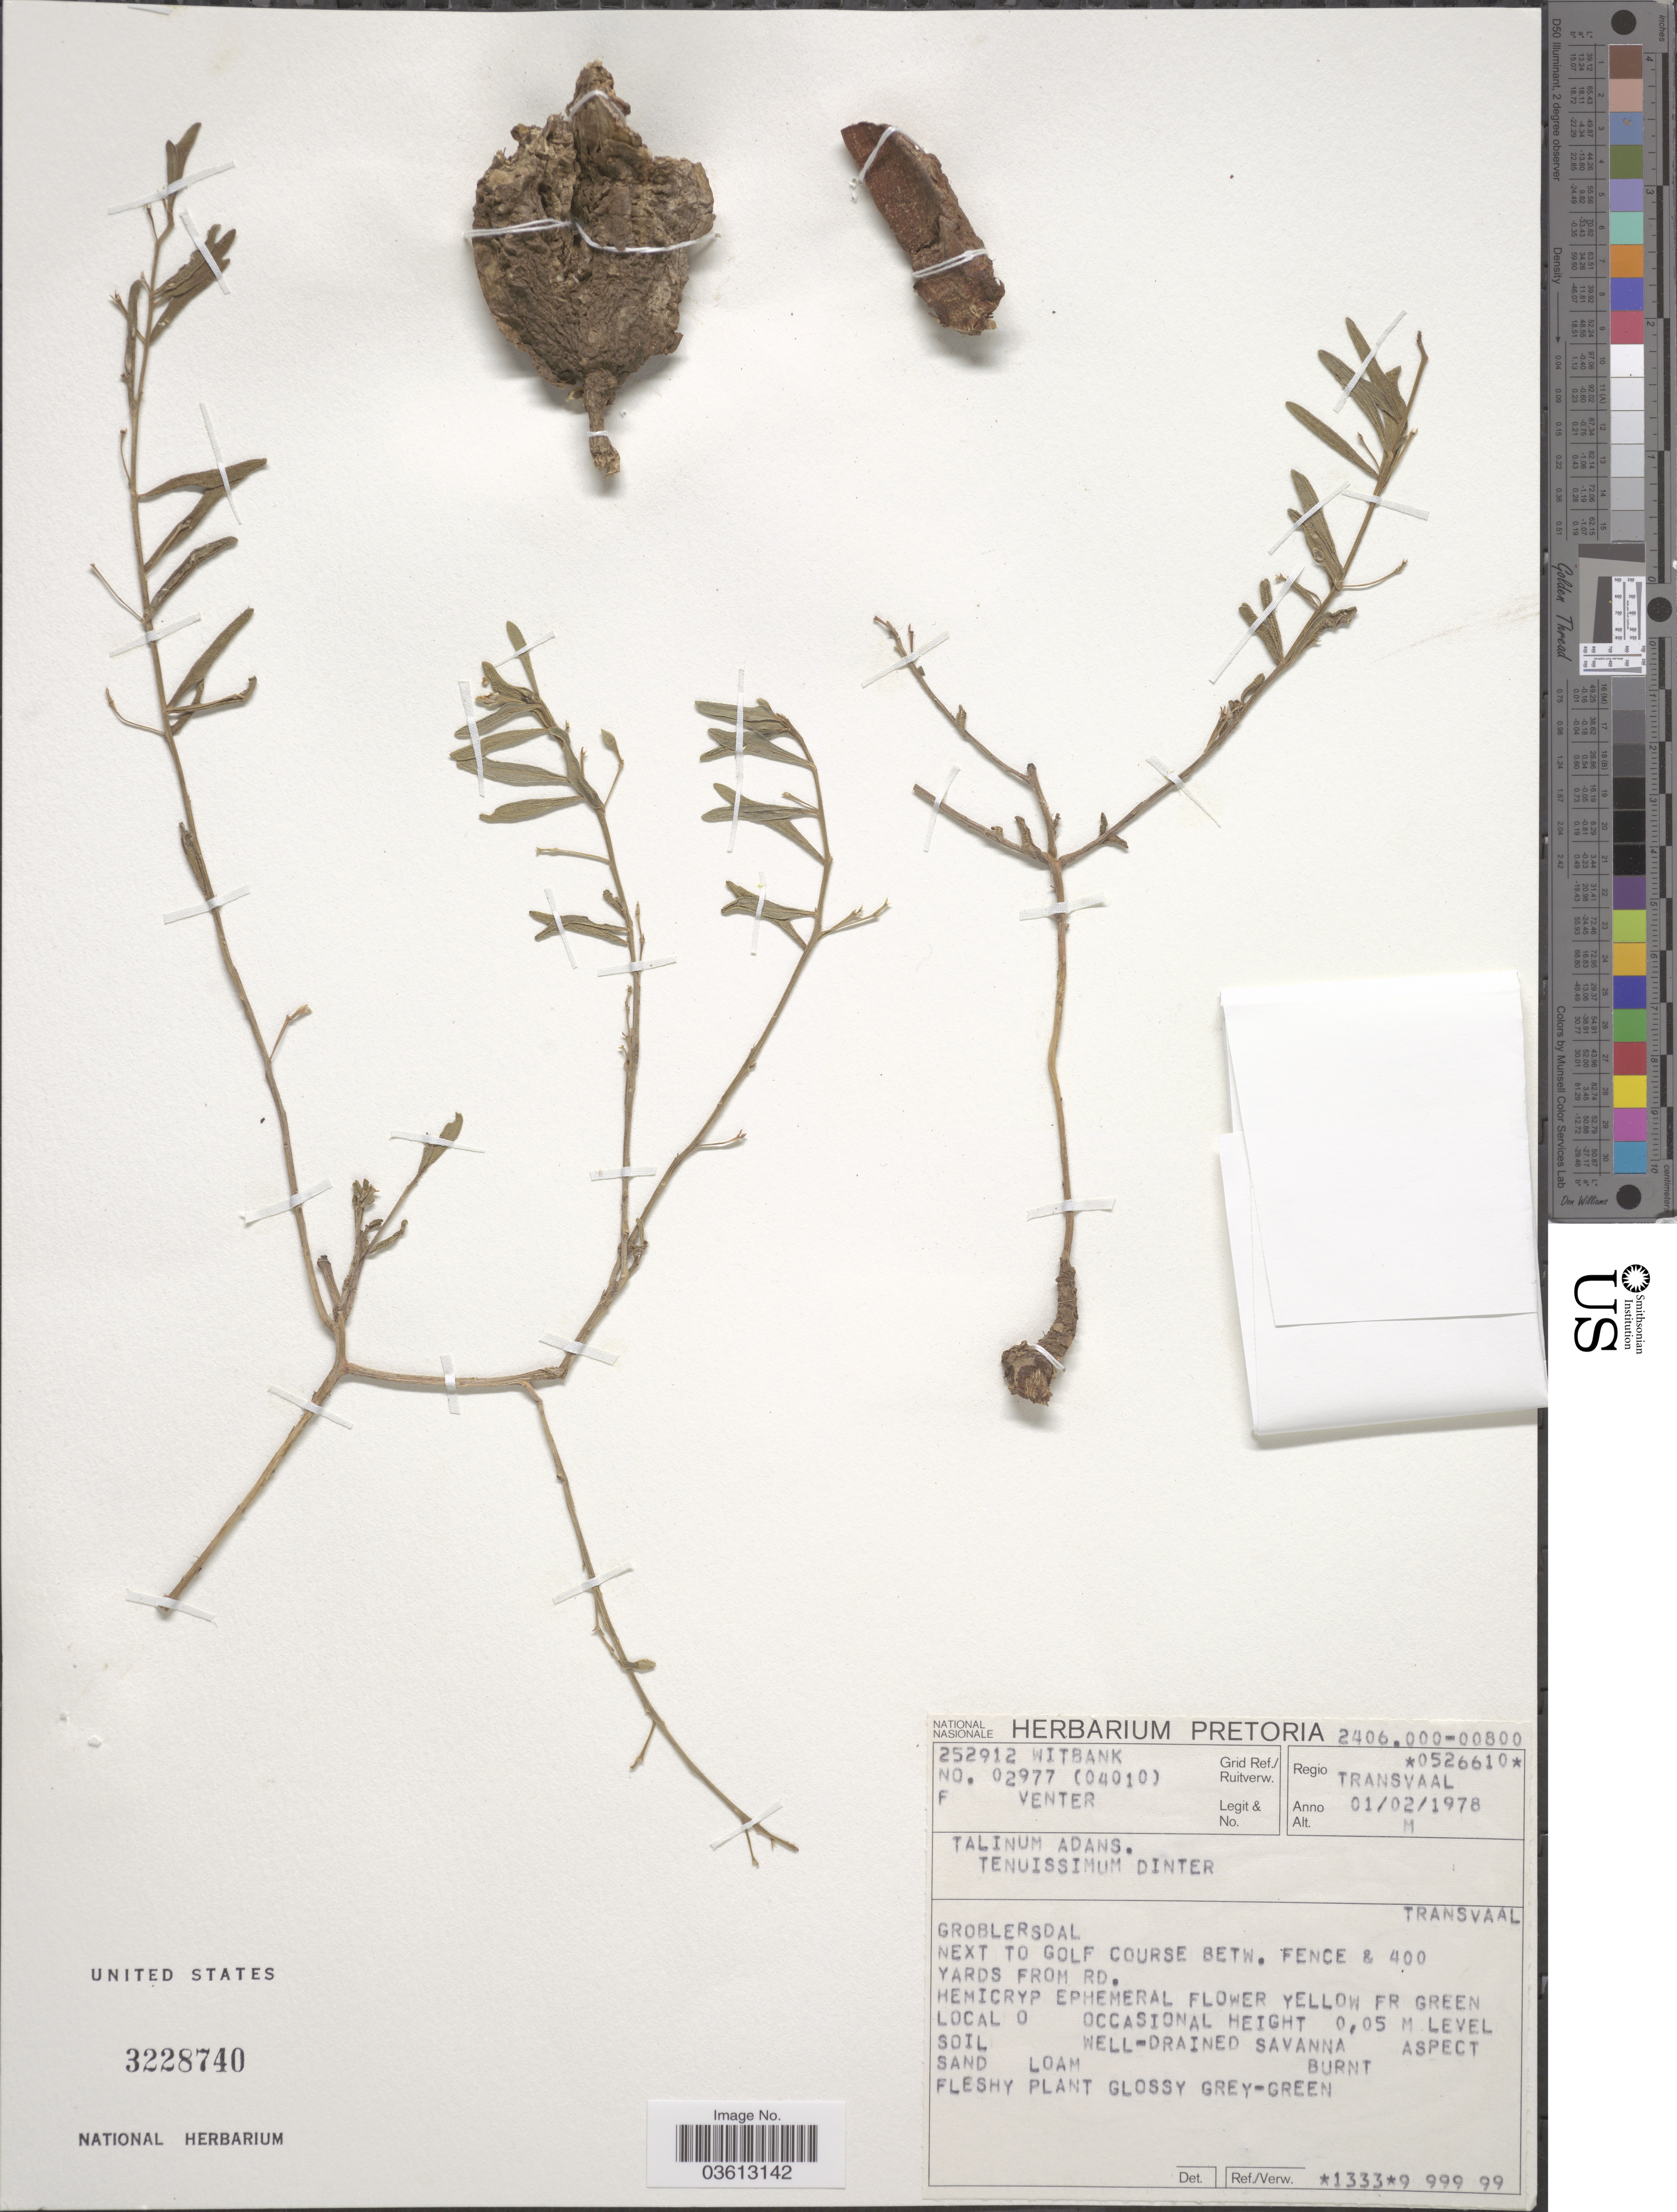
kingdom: Plantae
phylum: Tracheophyta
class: Magnoliopsida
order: Caryophyllales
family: Talinaceae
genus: Talinum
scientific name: Talinum tenuissimum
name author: Dinter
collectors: F. Venter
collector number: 02977 (04010)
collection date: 1978-02-01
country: South Africa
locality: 252912 Witbank Grid ref./Ruitverw., Regio Transvaal. Groblersdal. Next to Golf Course Betw. Fence & 400 yards from rd.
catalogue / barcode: US 3228740